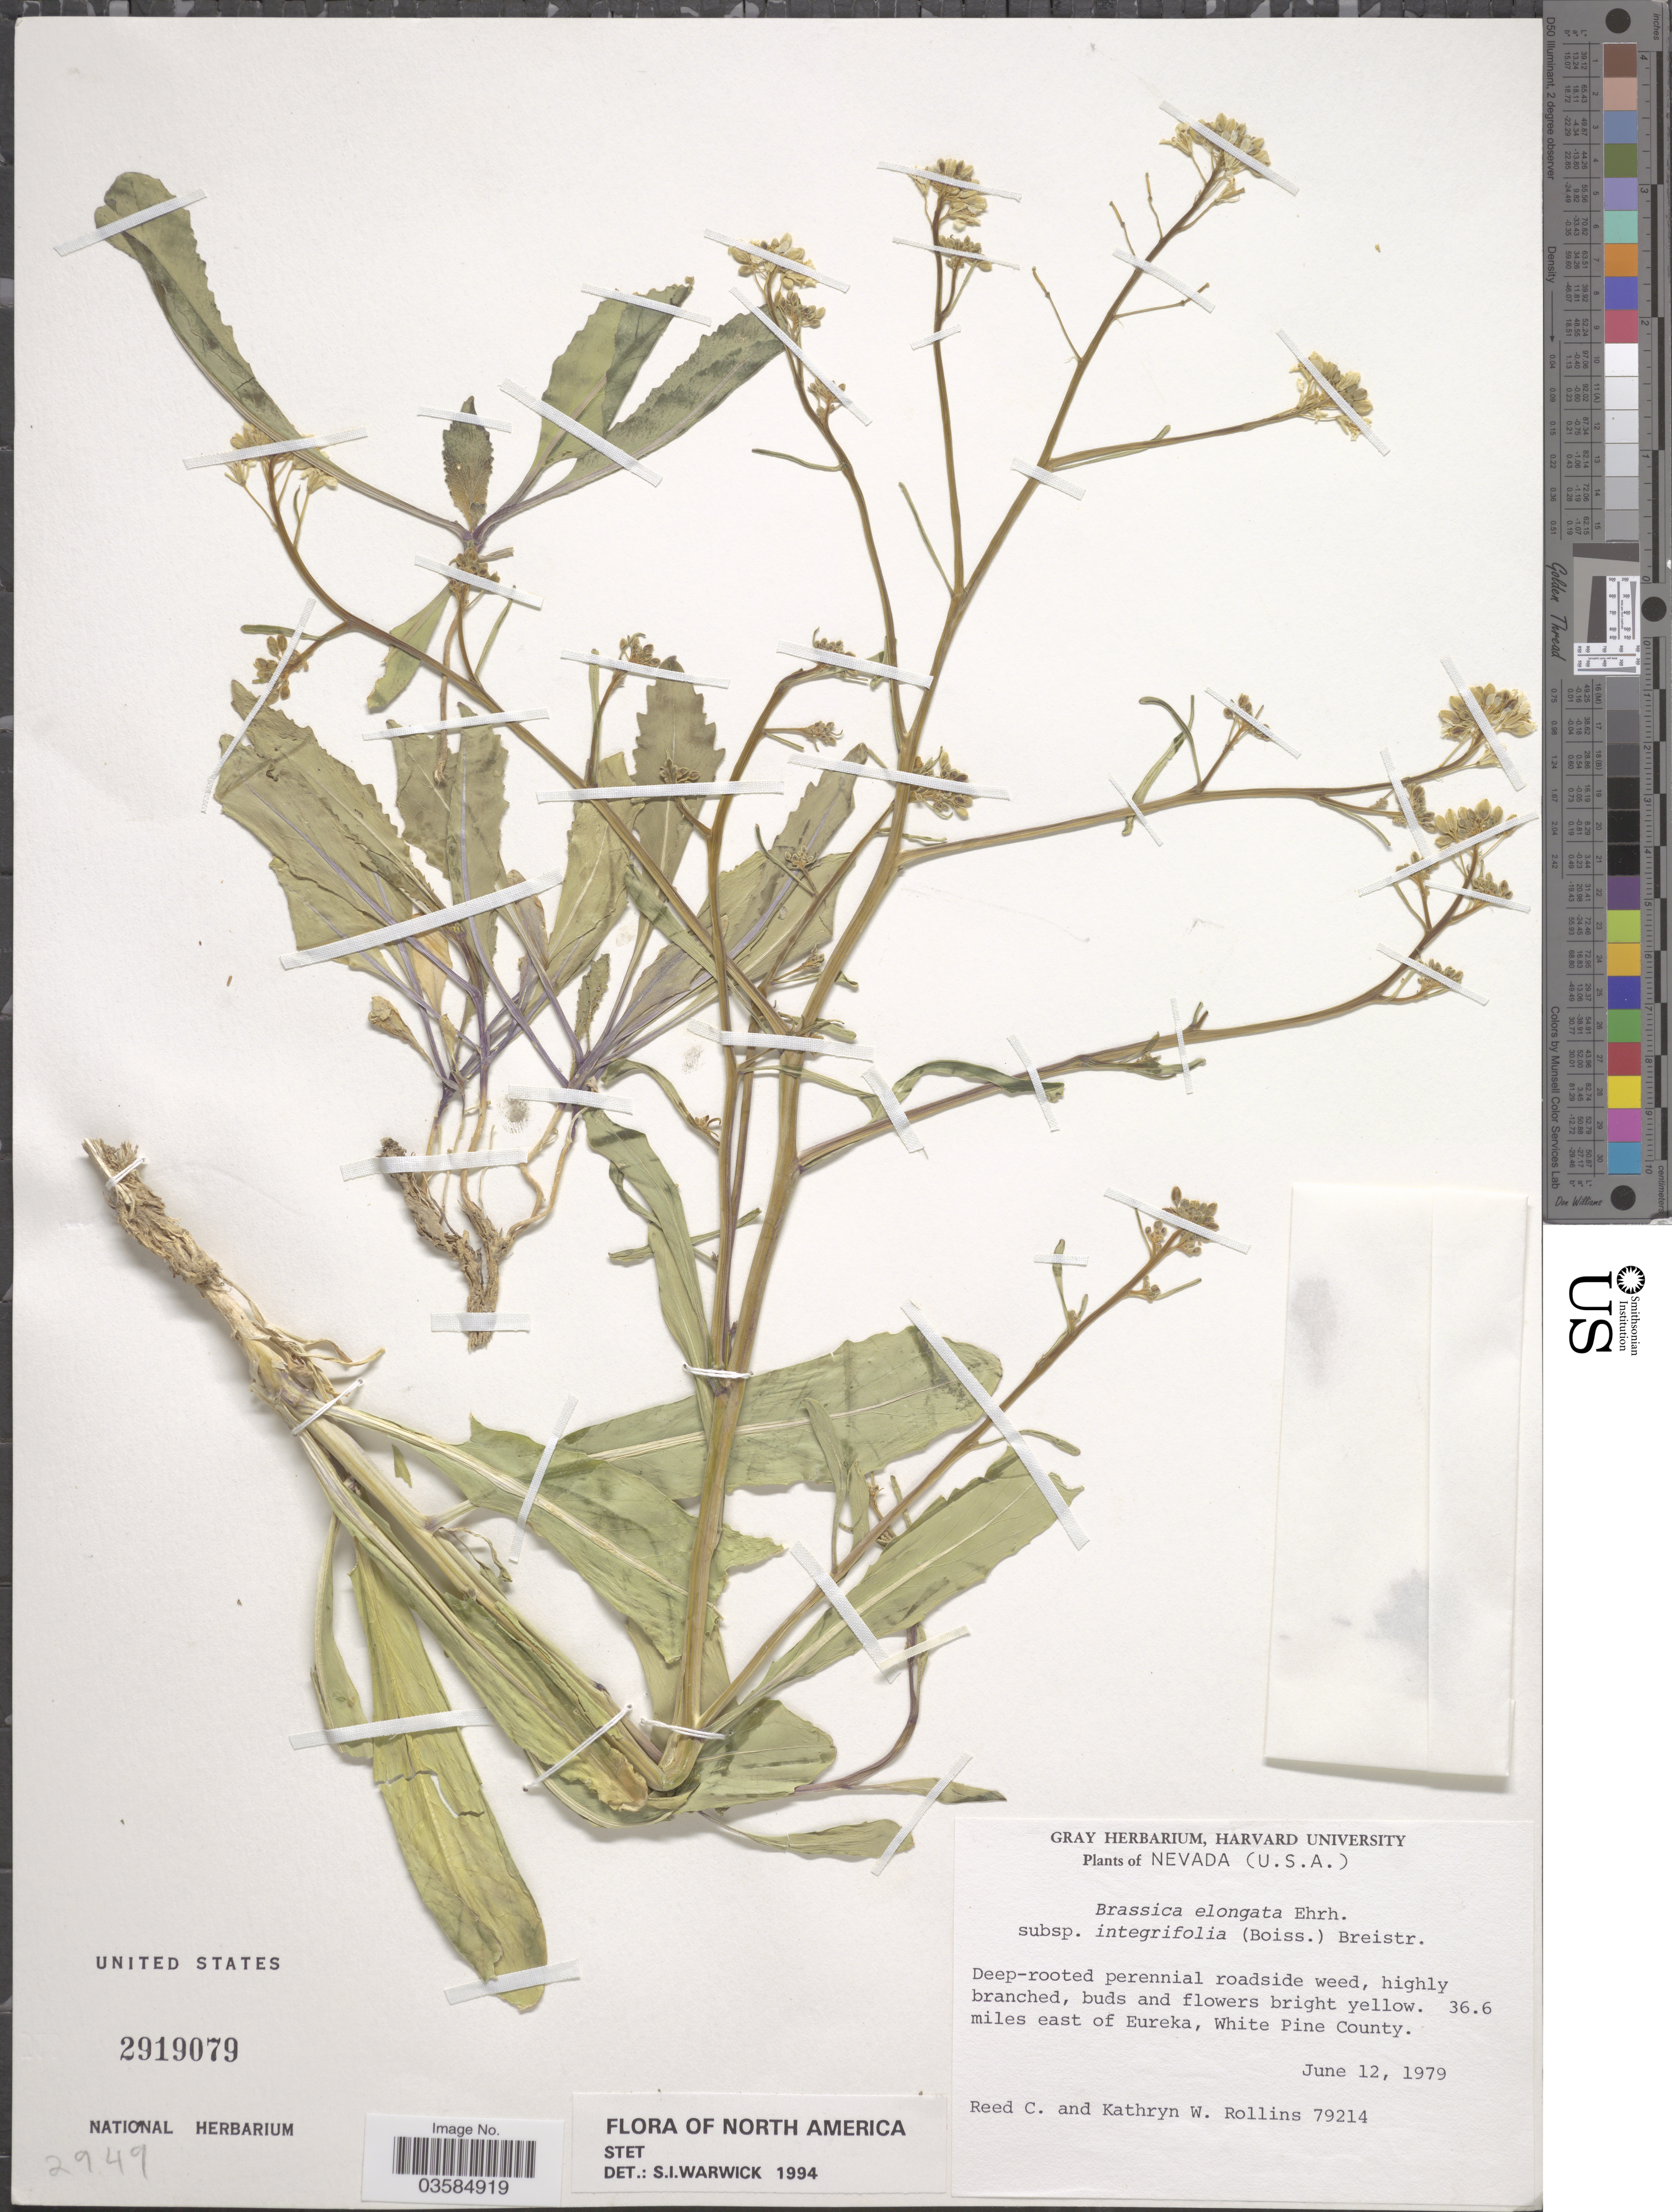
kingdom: Plantae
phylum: Tracheophyta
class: Magnoliopsida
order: Brassicales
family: Brassicaceae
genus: Brassica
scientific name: Brassica elongata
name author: Ehrh.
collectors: R. C. Rollins & K. W. Rollins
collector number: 79214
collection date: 1979-06-12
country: United States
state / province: Nevada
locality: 36.6 miles east of Eureka, White Pine County.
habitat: deep rooted perennial roadside weed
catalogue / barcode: US 2919079